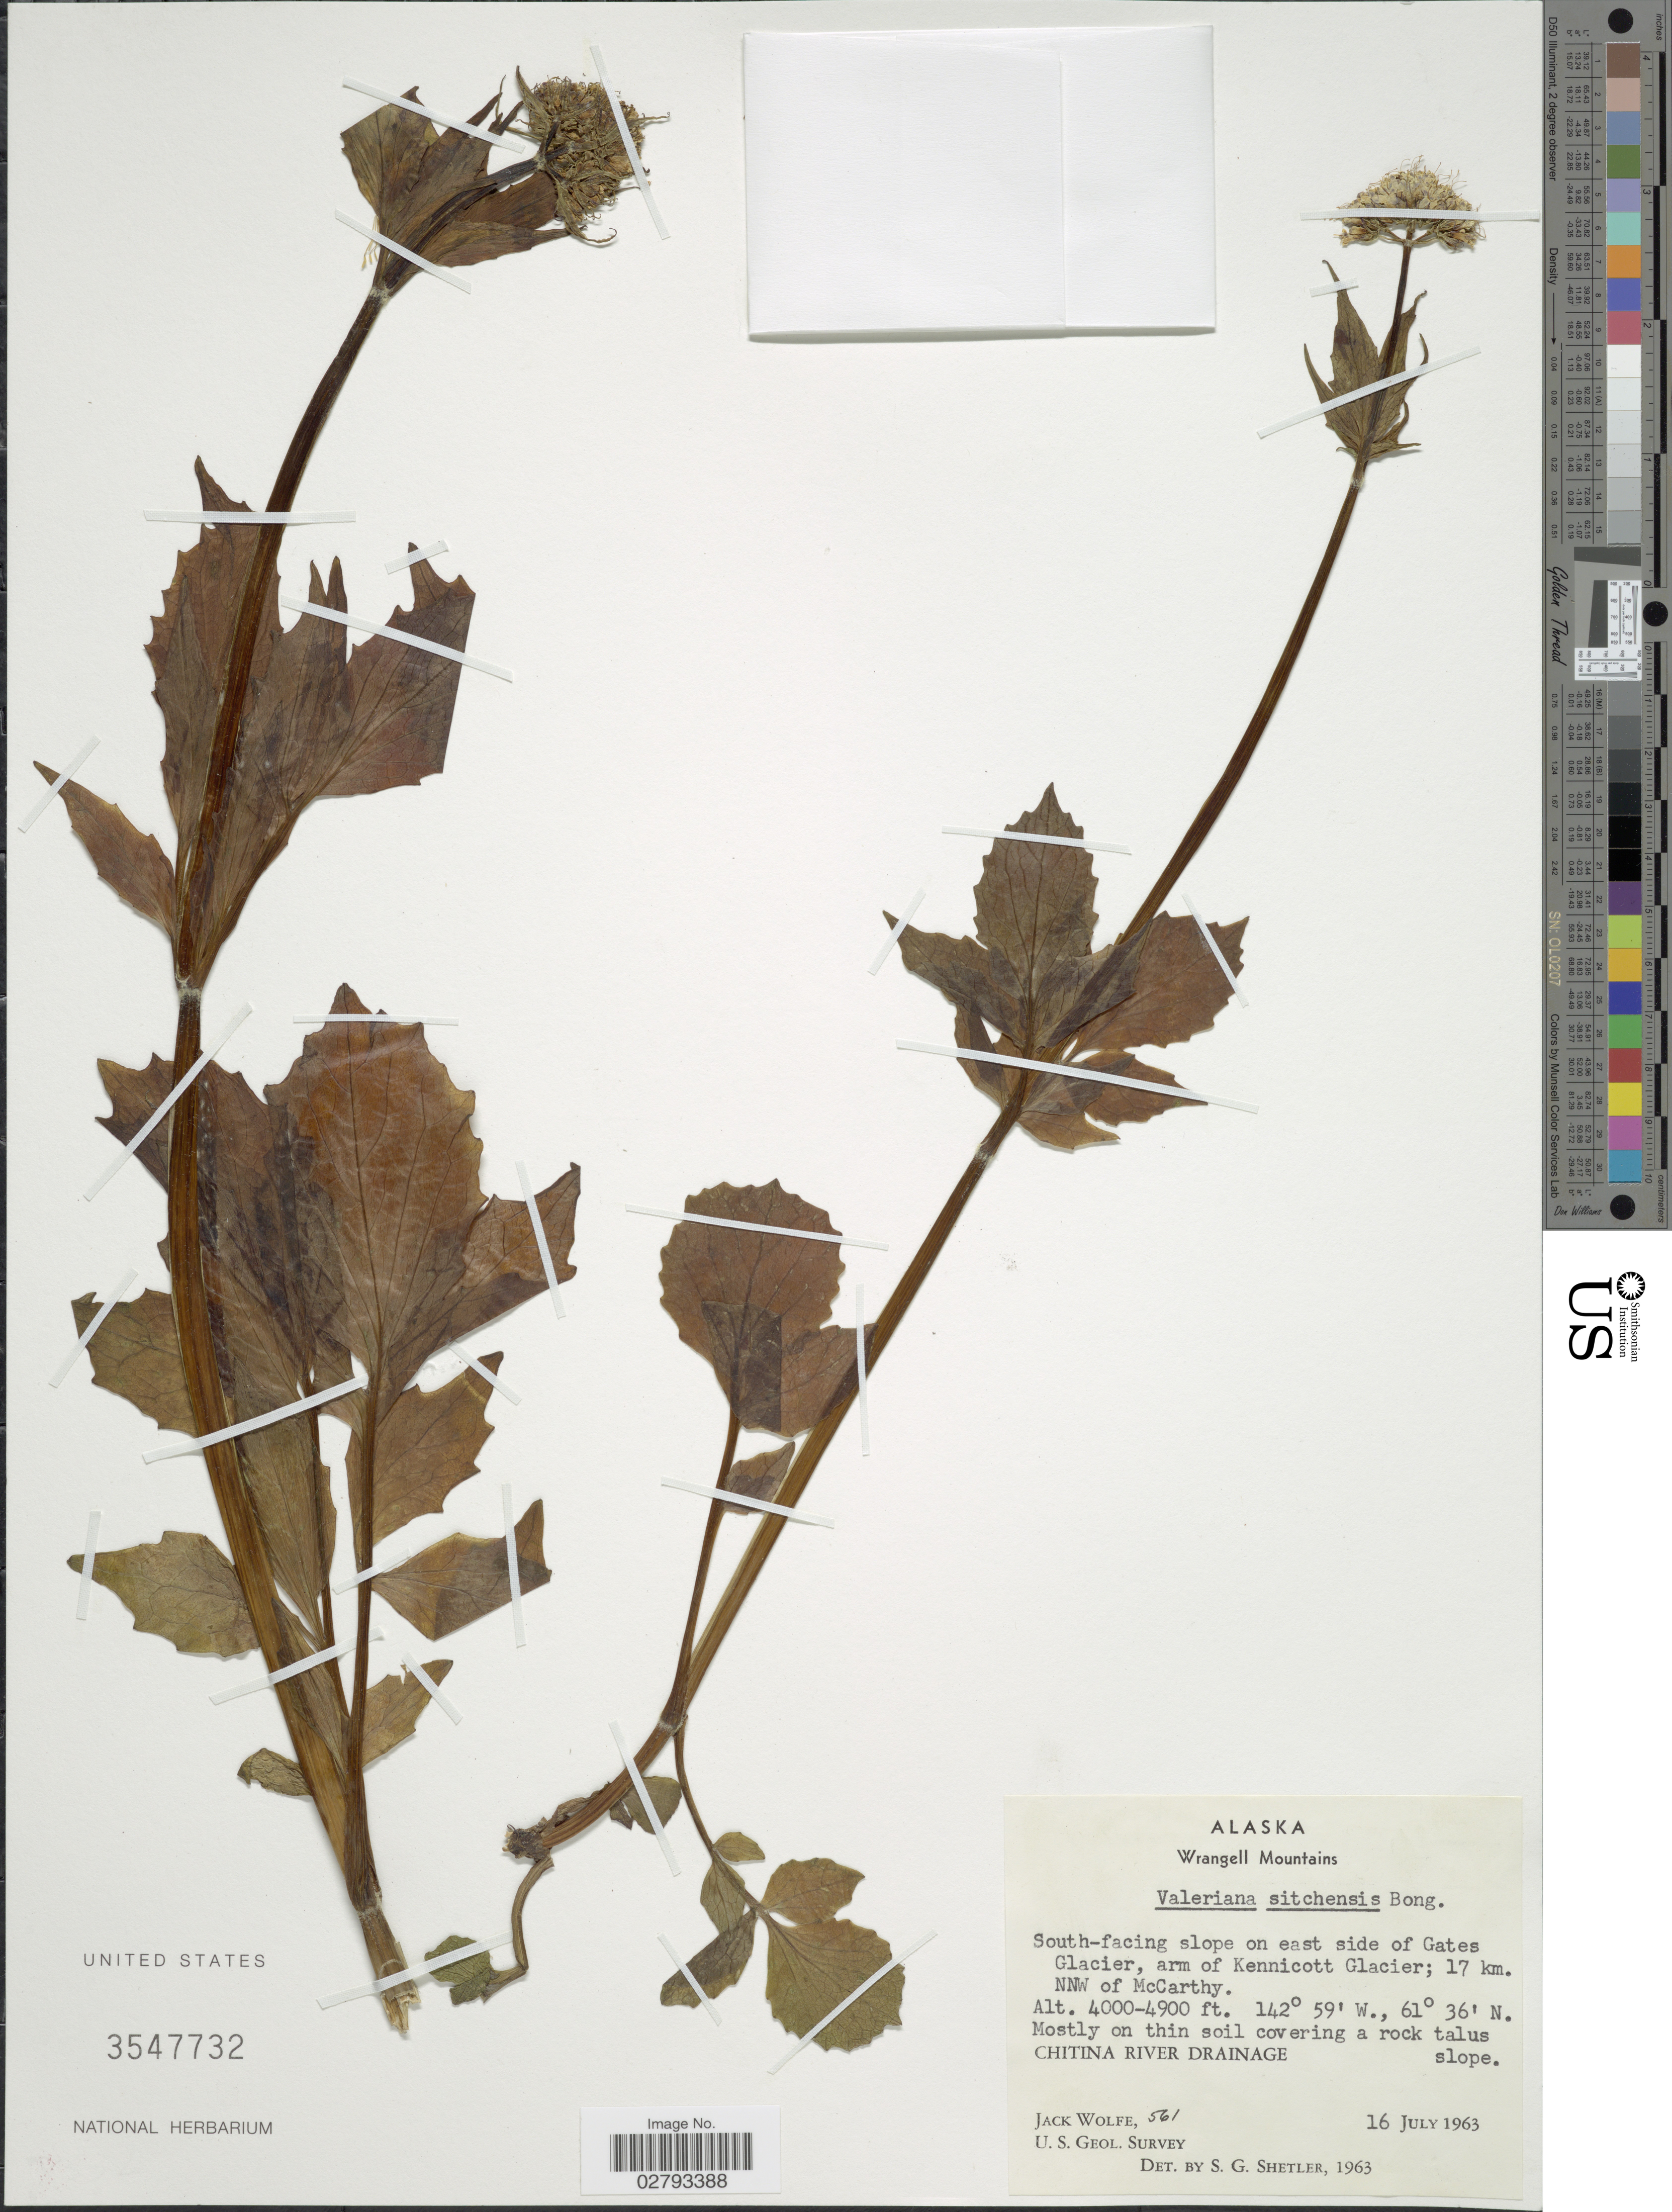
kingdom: Plantae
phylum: Tracheophyta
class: Magnoliopsida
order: Dipsacales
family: Caprifoliaceae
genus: Valeriana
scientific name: Valeriana sitchensis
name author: Bong.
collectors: J. Wolfe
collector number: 561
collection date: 1963-07-16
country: United States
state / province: Alaska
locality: Wrangell Mountains. South-facing slope on east side of Gates Glacier, arm of Kennicott Glacier; 17 km. NNW of McCarthy. Chitina River Drainage.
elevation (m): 1219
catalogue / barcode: US 3547732